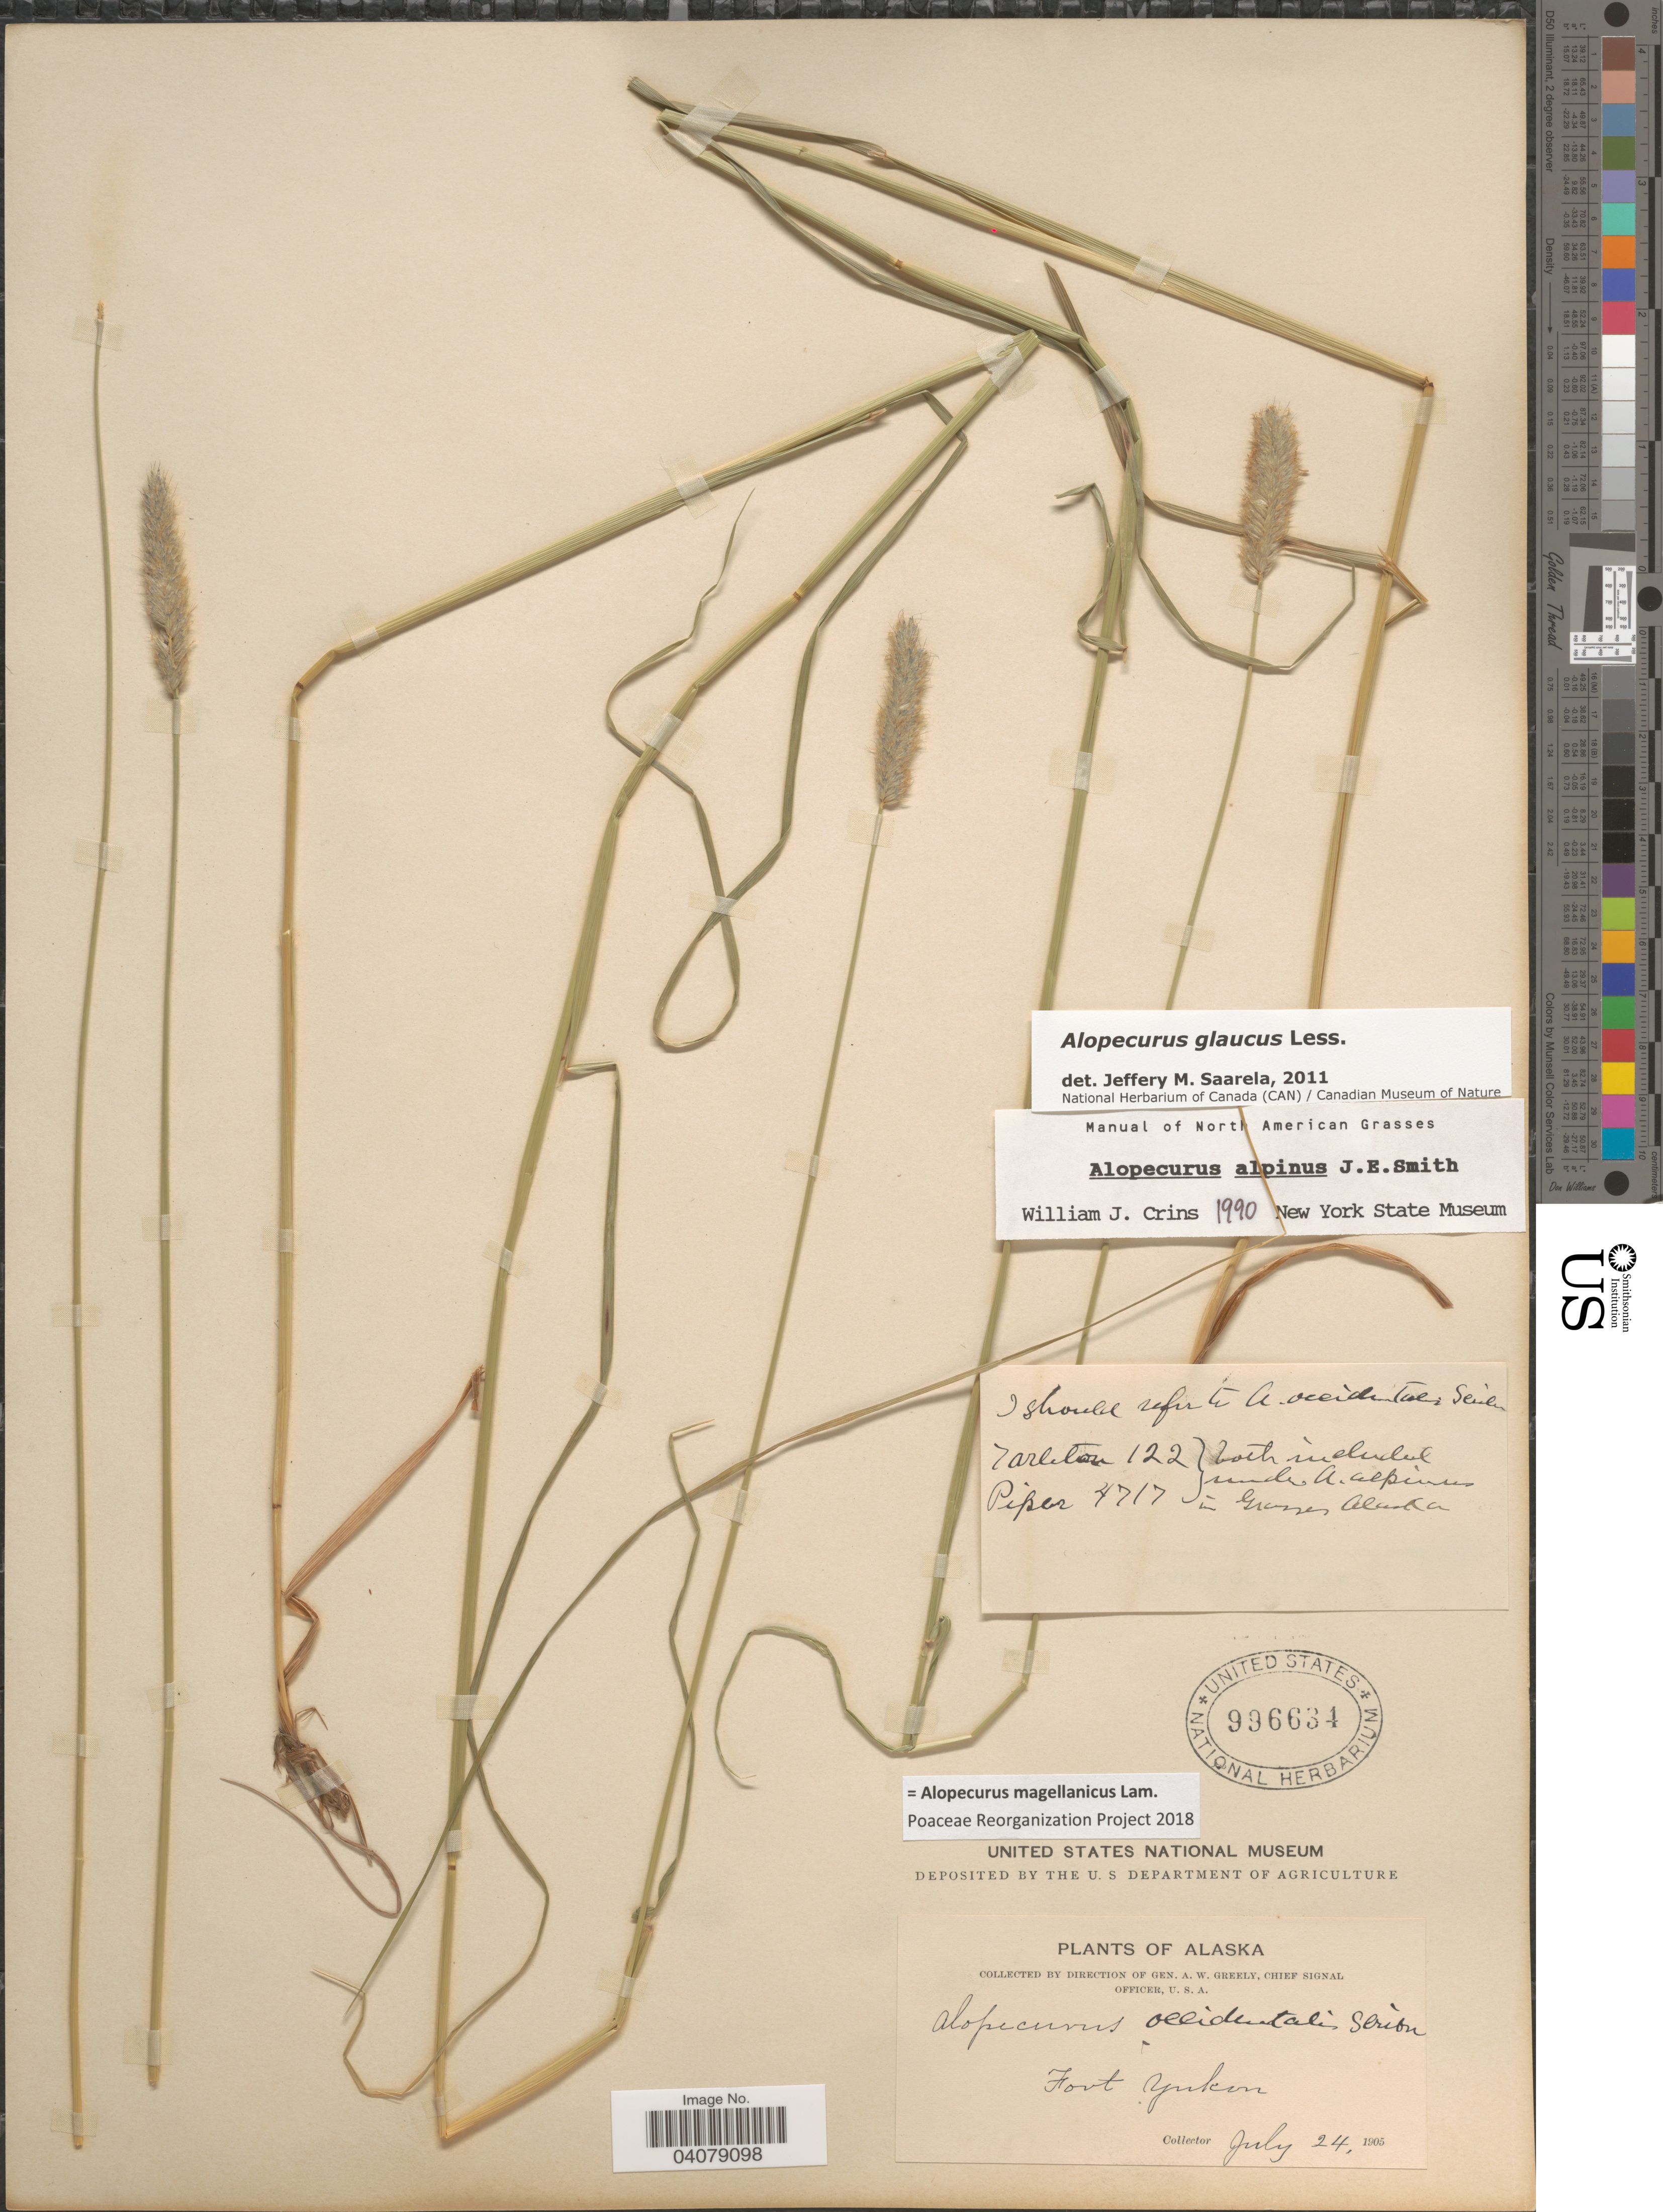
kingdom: Plantae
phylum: Tracheophyta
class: Liliopsida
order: Poales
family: Poaceae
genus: Alopecurus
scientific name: Alopecurus magellanicus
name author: Lam.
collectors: A. Greely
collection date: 1905-07-24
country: United States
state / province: Alaska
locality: Fort Yukon.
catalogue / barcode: US 996634